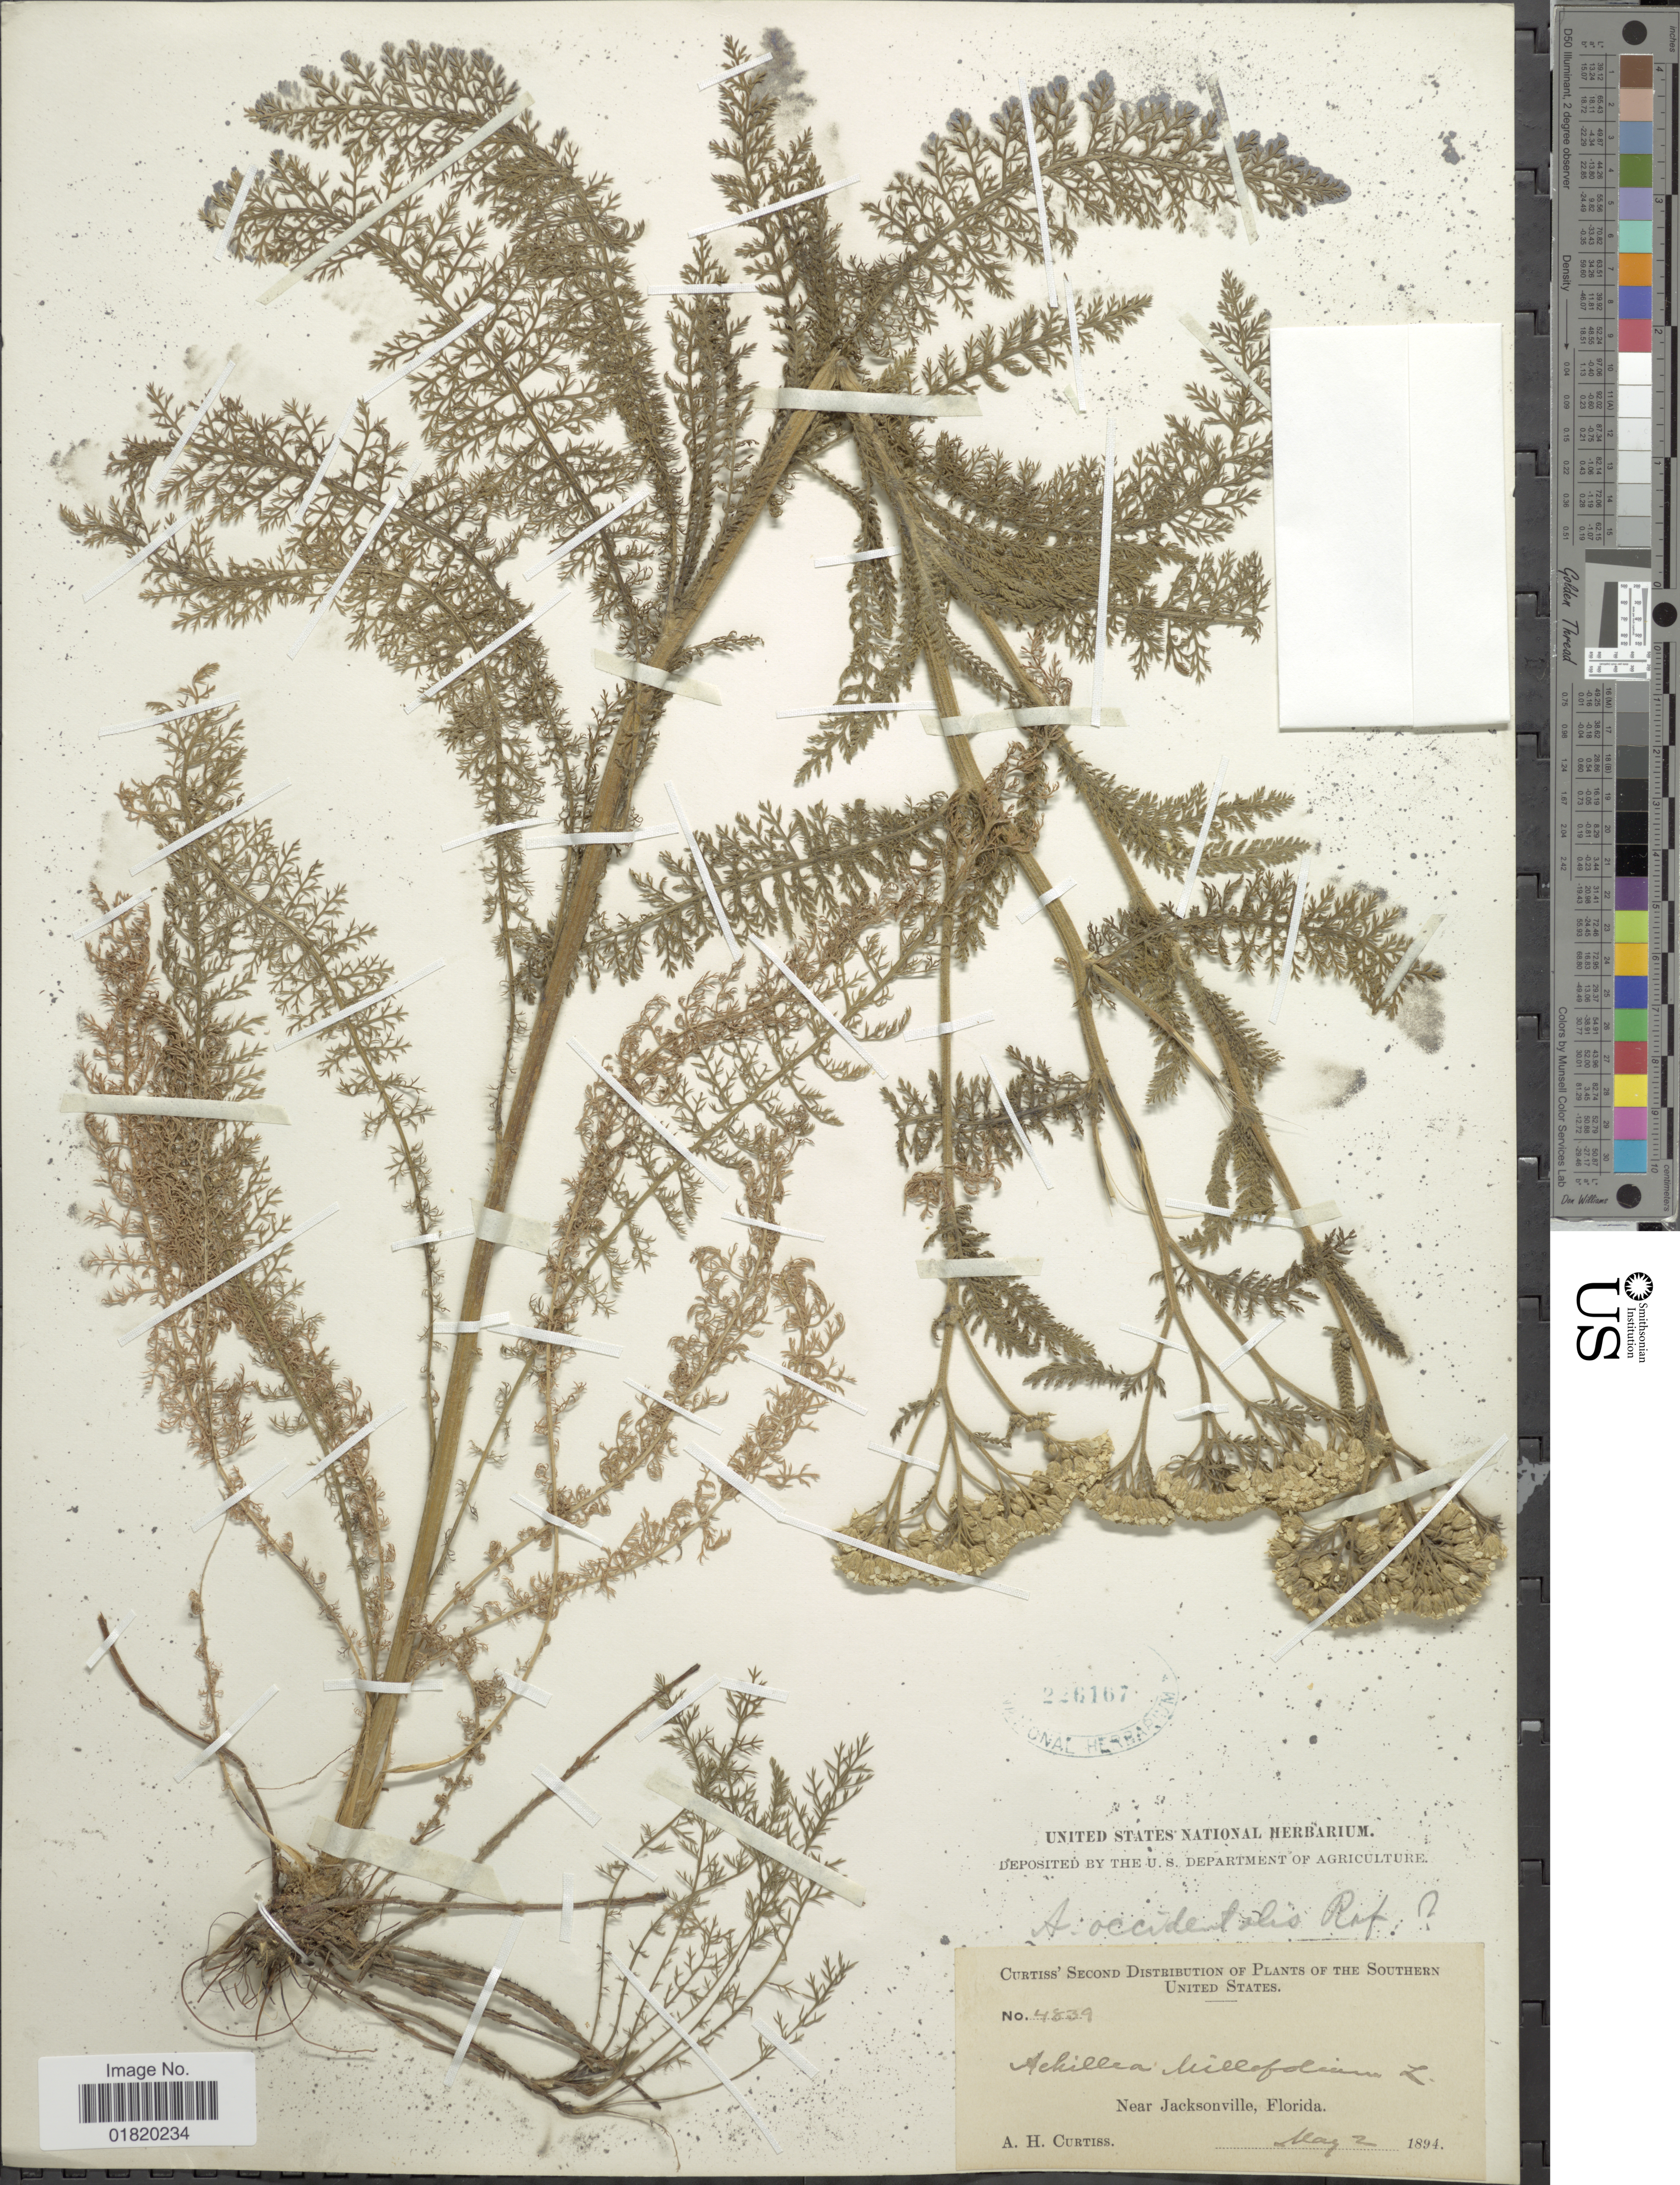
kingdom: Plantae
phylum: Tracheophyta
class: Magnoliopsida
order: Asterales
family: Asteraceae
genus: Achillea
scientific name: Achillea millefolium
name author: L.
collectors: A. H. Curtiss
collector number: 4839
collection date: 1894-05-02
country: United States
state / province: Florida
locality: Near Jacksonville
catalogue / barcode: US 226167